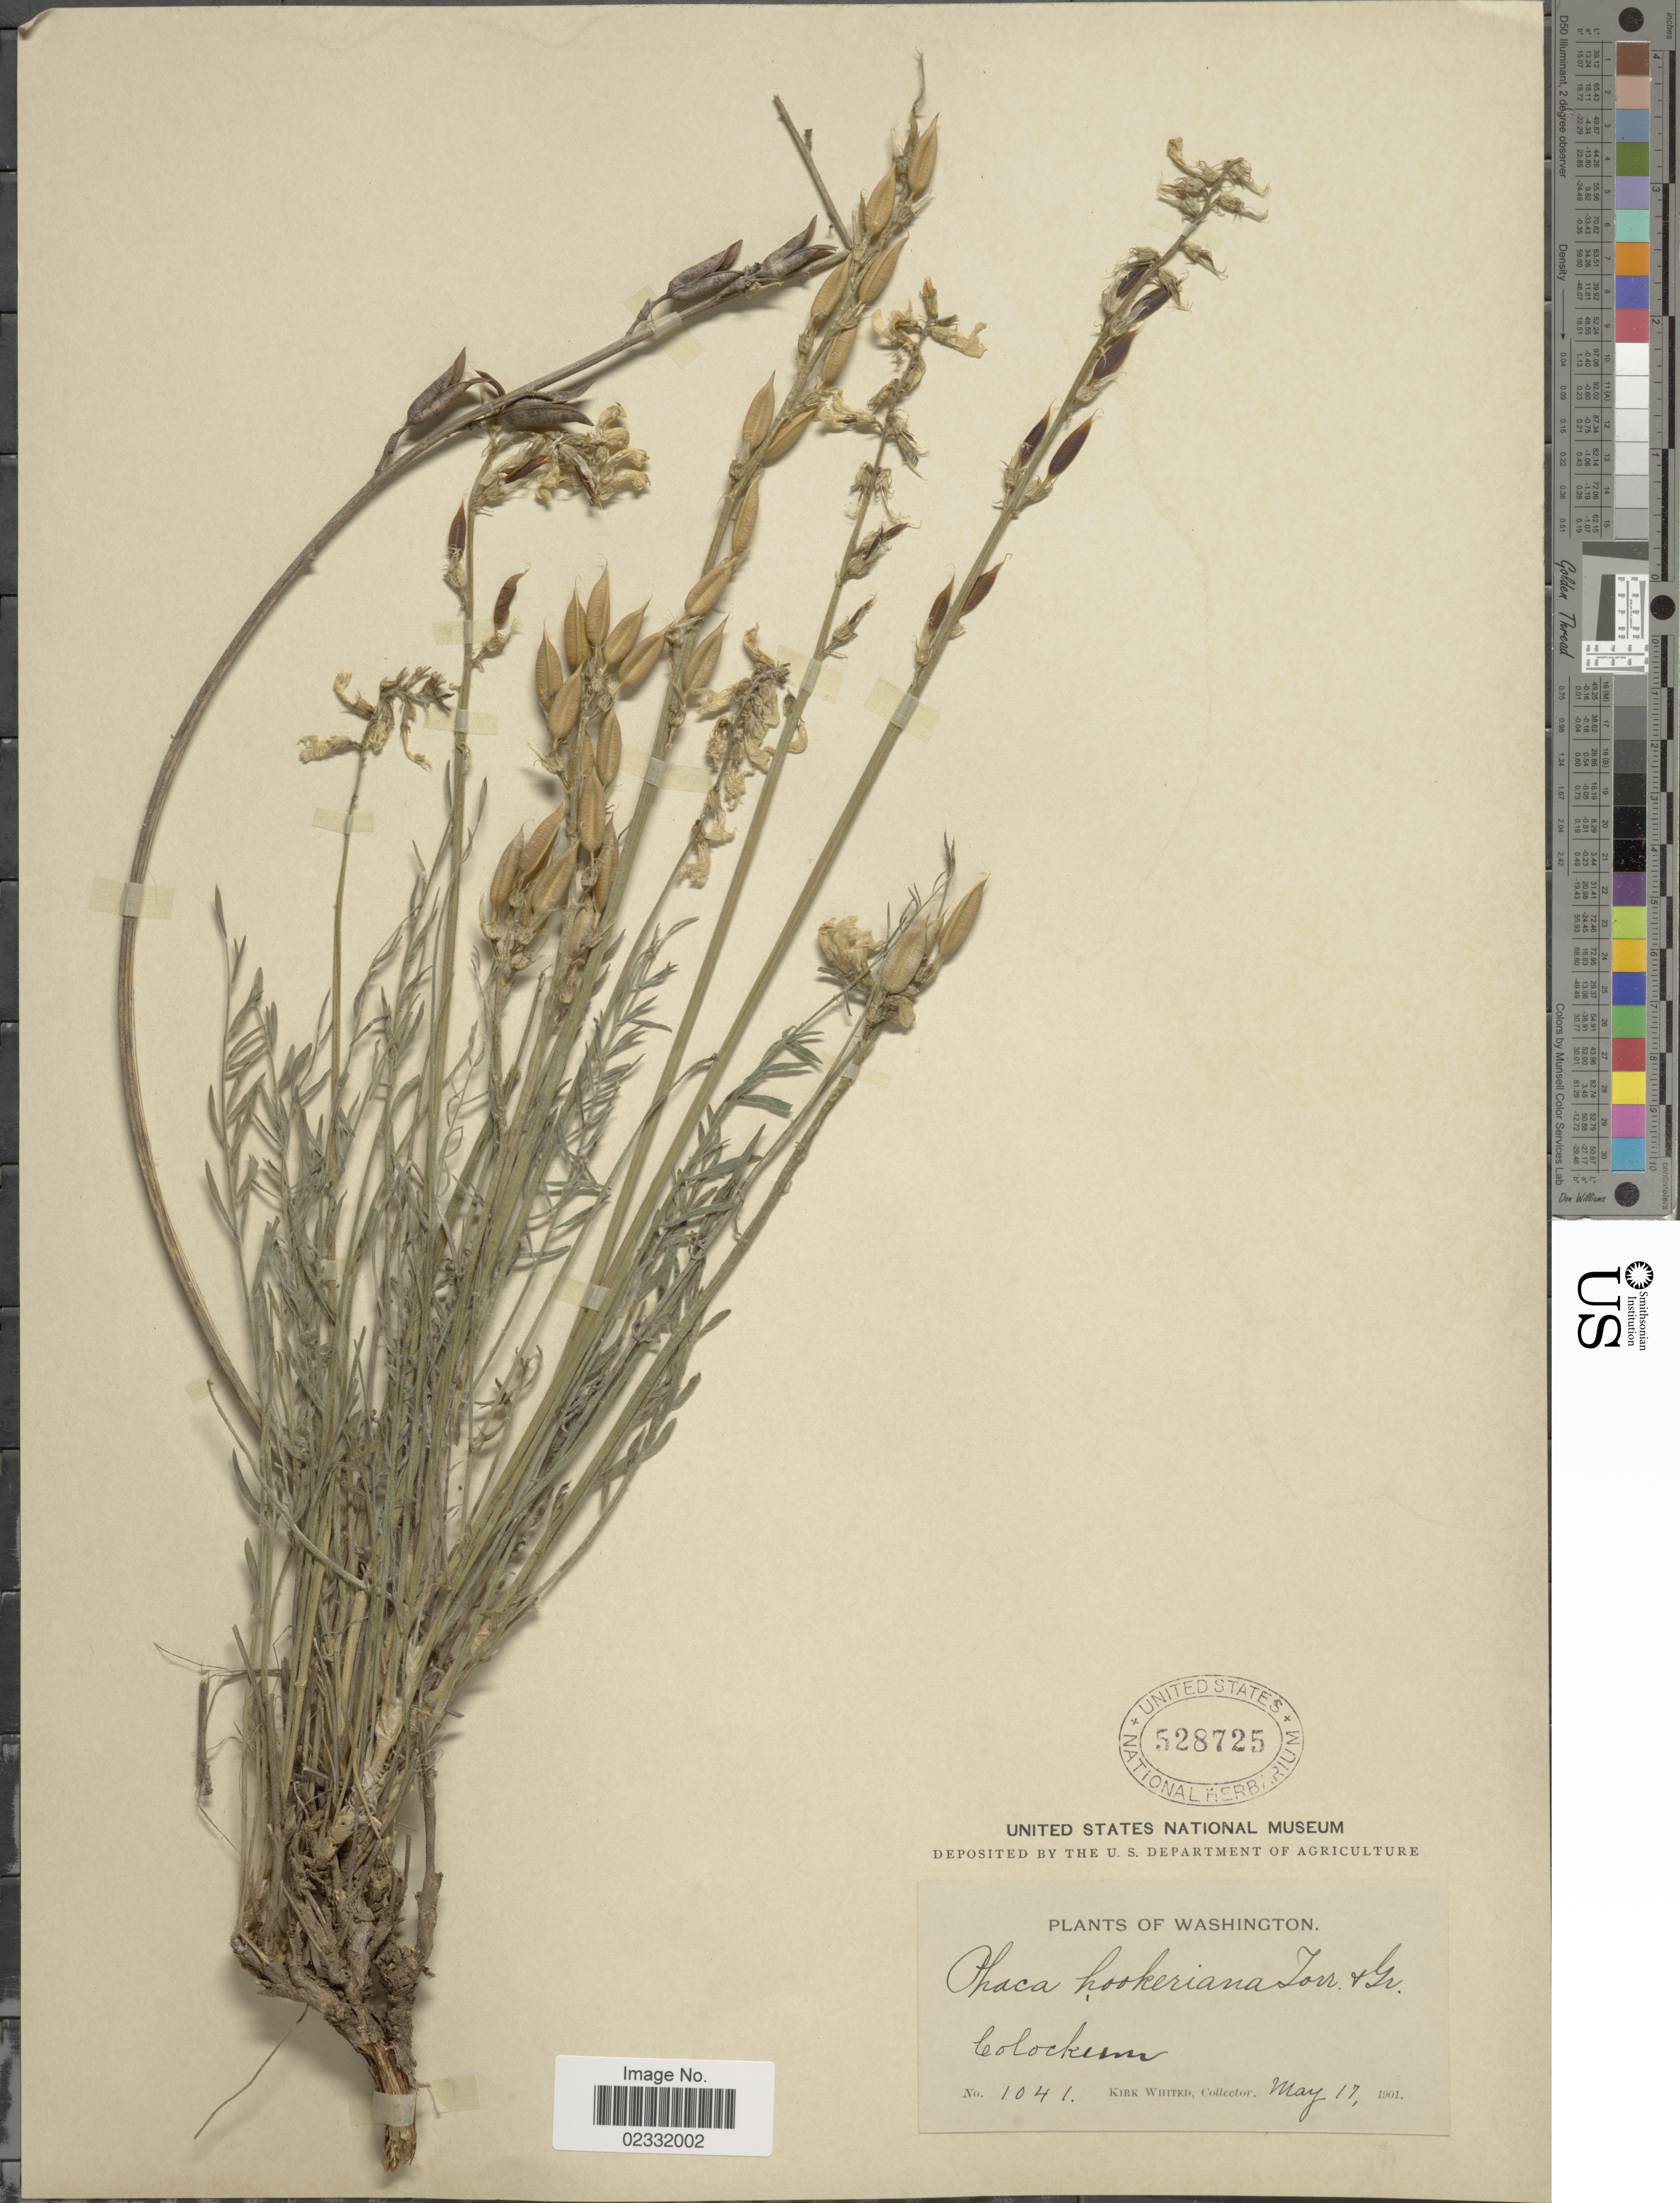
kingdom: Plantae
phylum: Tracheophyta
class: Magnoliopsida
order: Fabales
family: Fabaceae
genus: Astragalus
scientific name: Astragalus leibergi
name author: M.E. Jones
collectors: K. Whited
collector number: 1041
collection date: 1901-05-17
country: United States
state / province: Washington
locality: Colockum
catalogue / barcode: US 528725